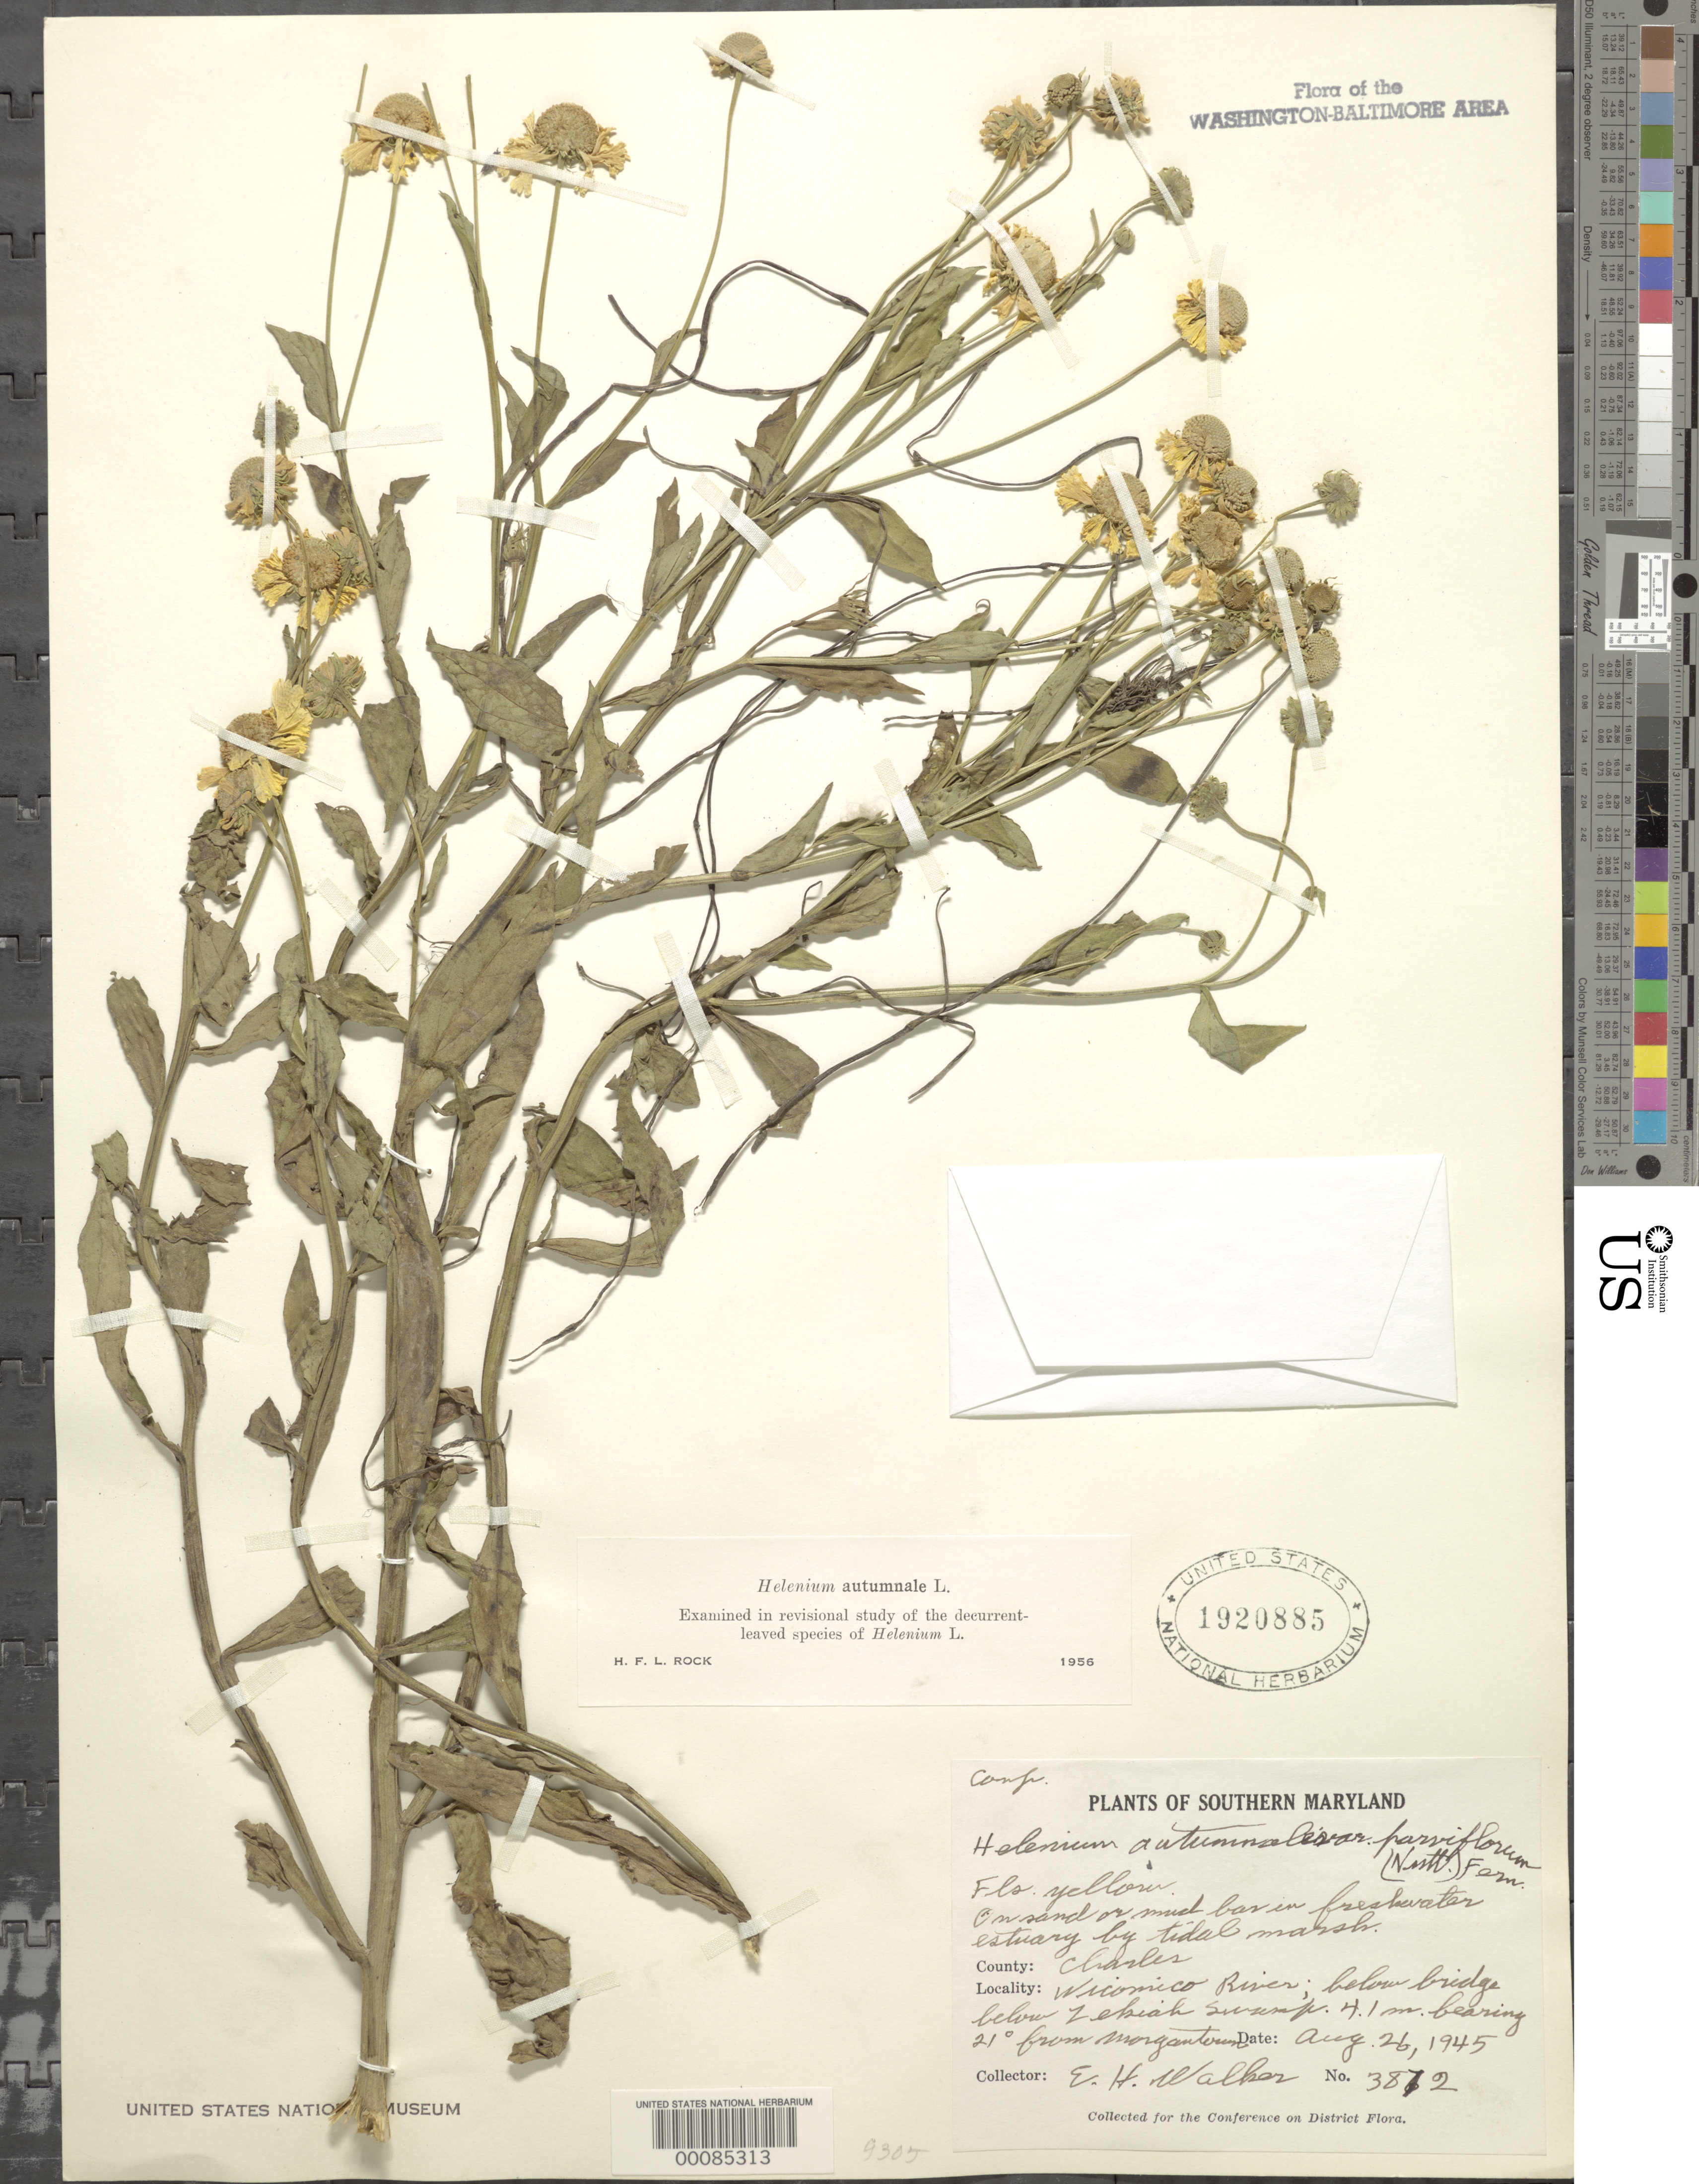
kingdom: Plantae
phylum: Tracheophyta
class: Magnoliopsida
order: Asterales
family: Asteraceae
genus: Helenium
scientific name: Helenium autumnale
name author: L.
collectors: E. H. Walker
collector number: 3872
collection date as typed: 26 Aug 1945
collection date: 1945-08-26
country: United States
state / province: Maryland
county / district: Charles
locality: Wicomico River below Zekiah Swamp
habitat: Sand in freshwater estuary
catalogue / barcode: US 1920885